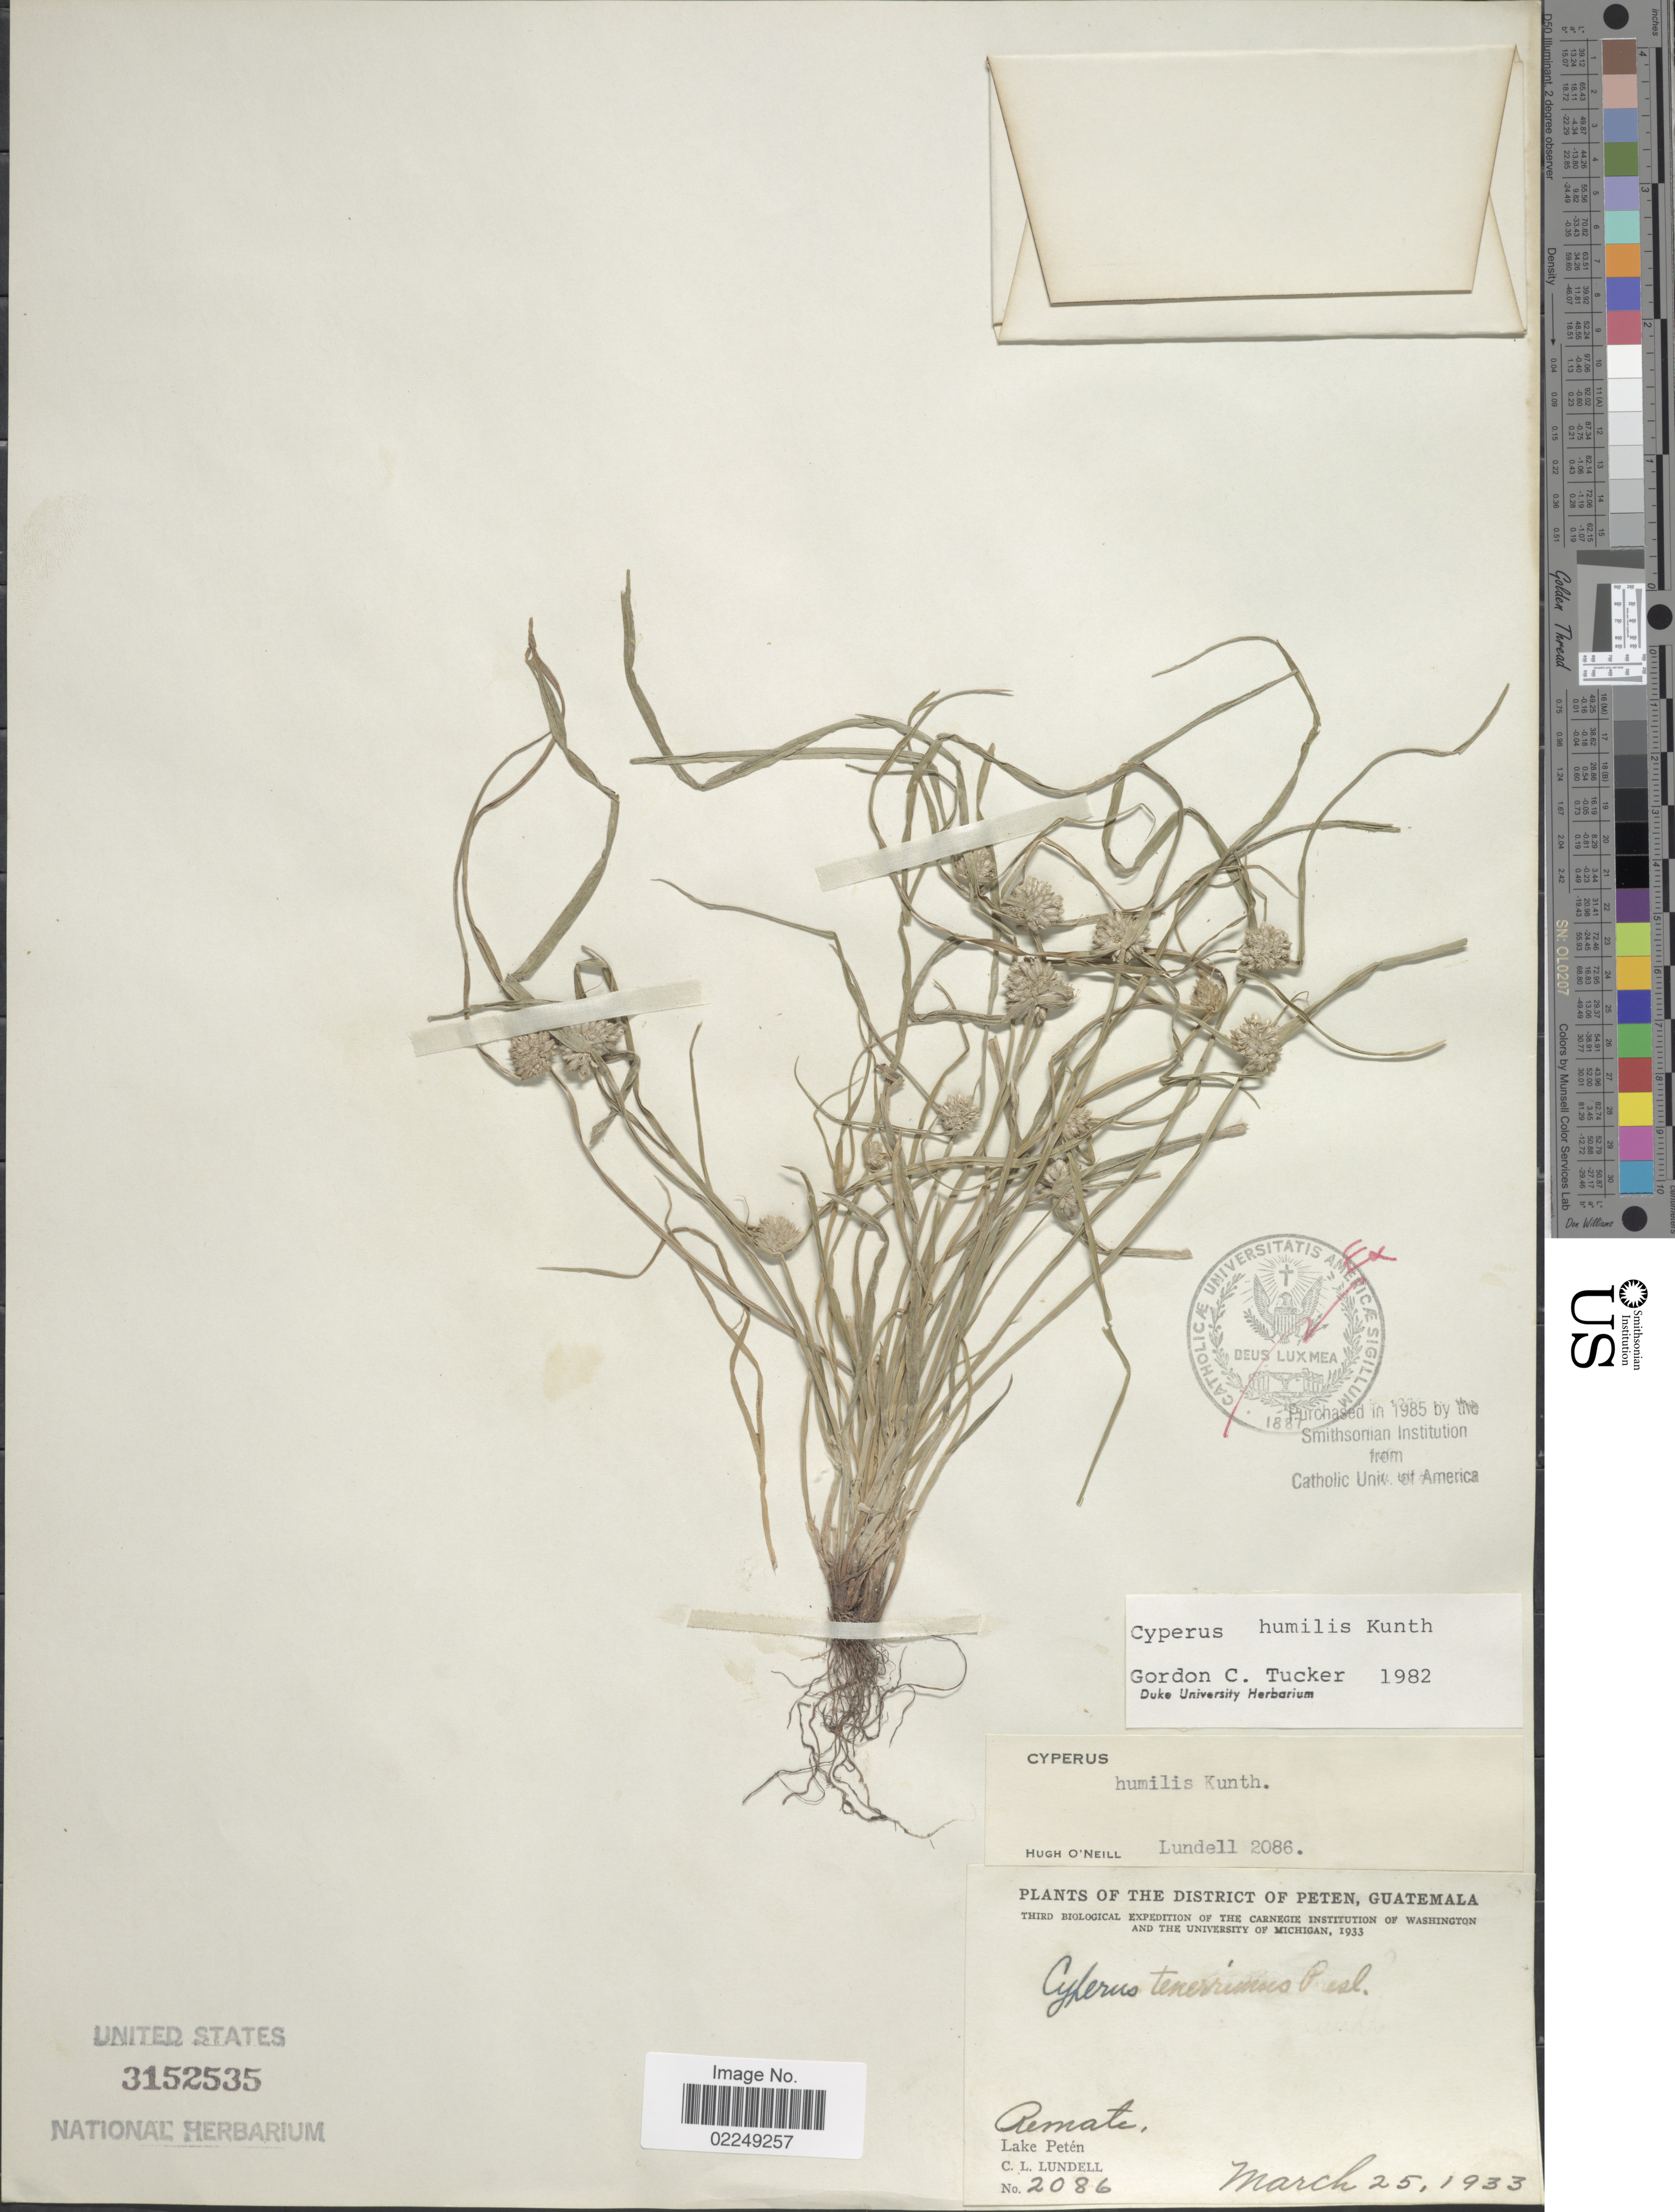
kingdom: Plantae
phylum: Tracheophyta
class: Liliopsida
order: Poales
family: Cyperaceae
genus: Cyperus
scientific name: Cyperus humilis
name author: Kunth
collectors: C. L. Lundell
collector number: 2086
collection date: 1933-03-25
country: Guatemala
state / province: El Petén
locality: The District of Peten, Guatemala, Remate, Lake Peten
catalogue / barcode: US 3152535